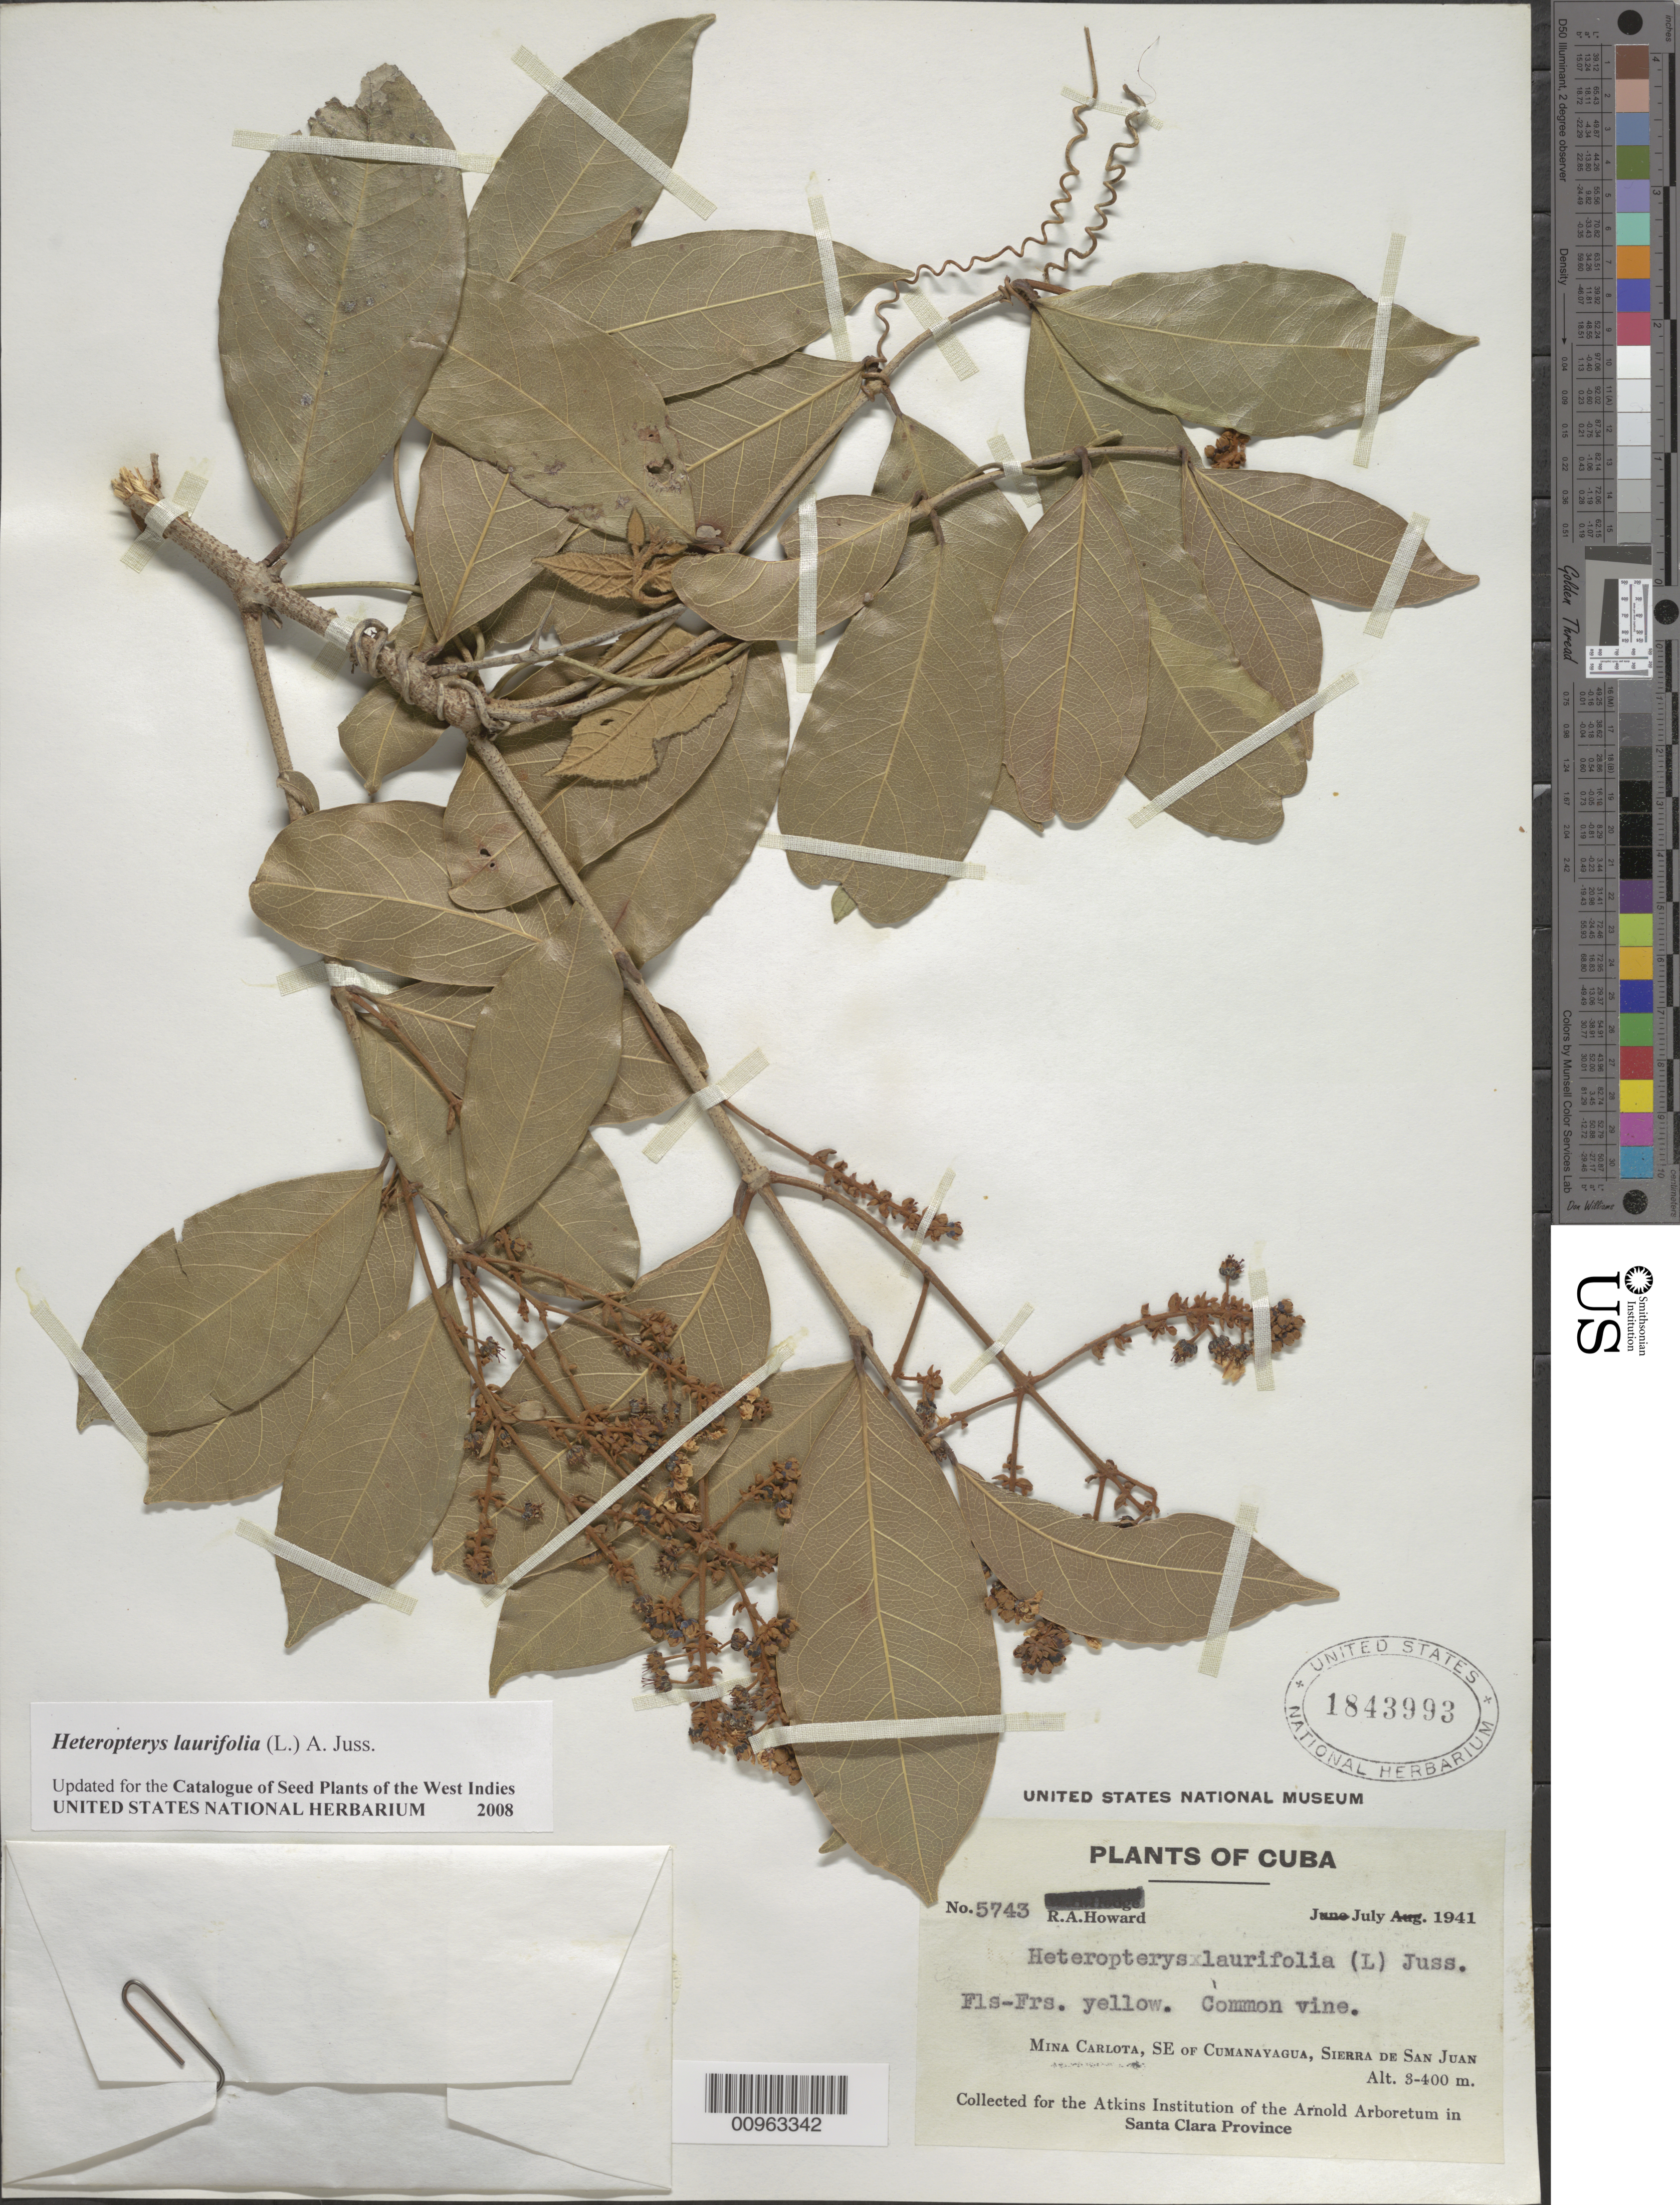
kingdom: Plantae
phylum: Tracheophyta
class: Magnoliopsida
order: Malpighiales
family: Malpighiaceae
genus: Heteropterys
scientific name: Heteropterys laurifolia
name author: (L.) A. Juss.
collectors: R. A. Howard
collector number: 5743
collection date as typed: Jul 1941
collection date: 1941-07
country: Cuba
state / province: Las Villas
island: Cuba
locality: Mina Carlota, SE of Cumanayagua, Sierra de San Juan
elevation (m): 3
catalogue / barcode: US 1843993